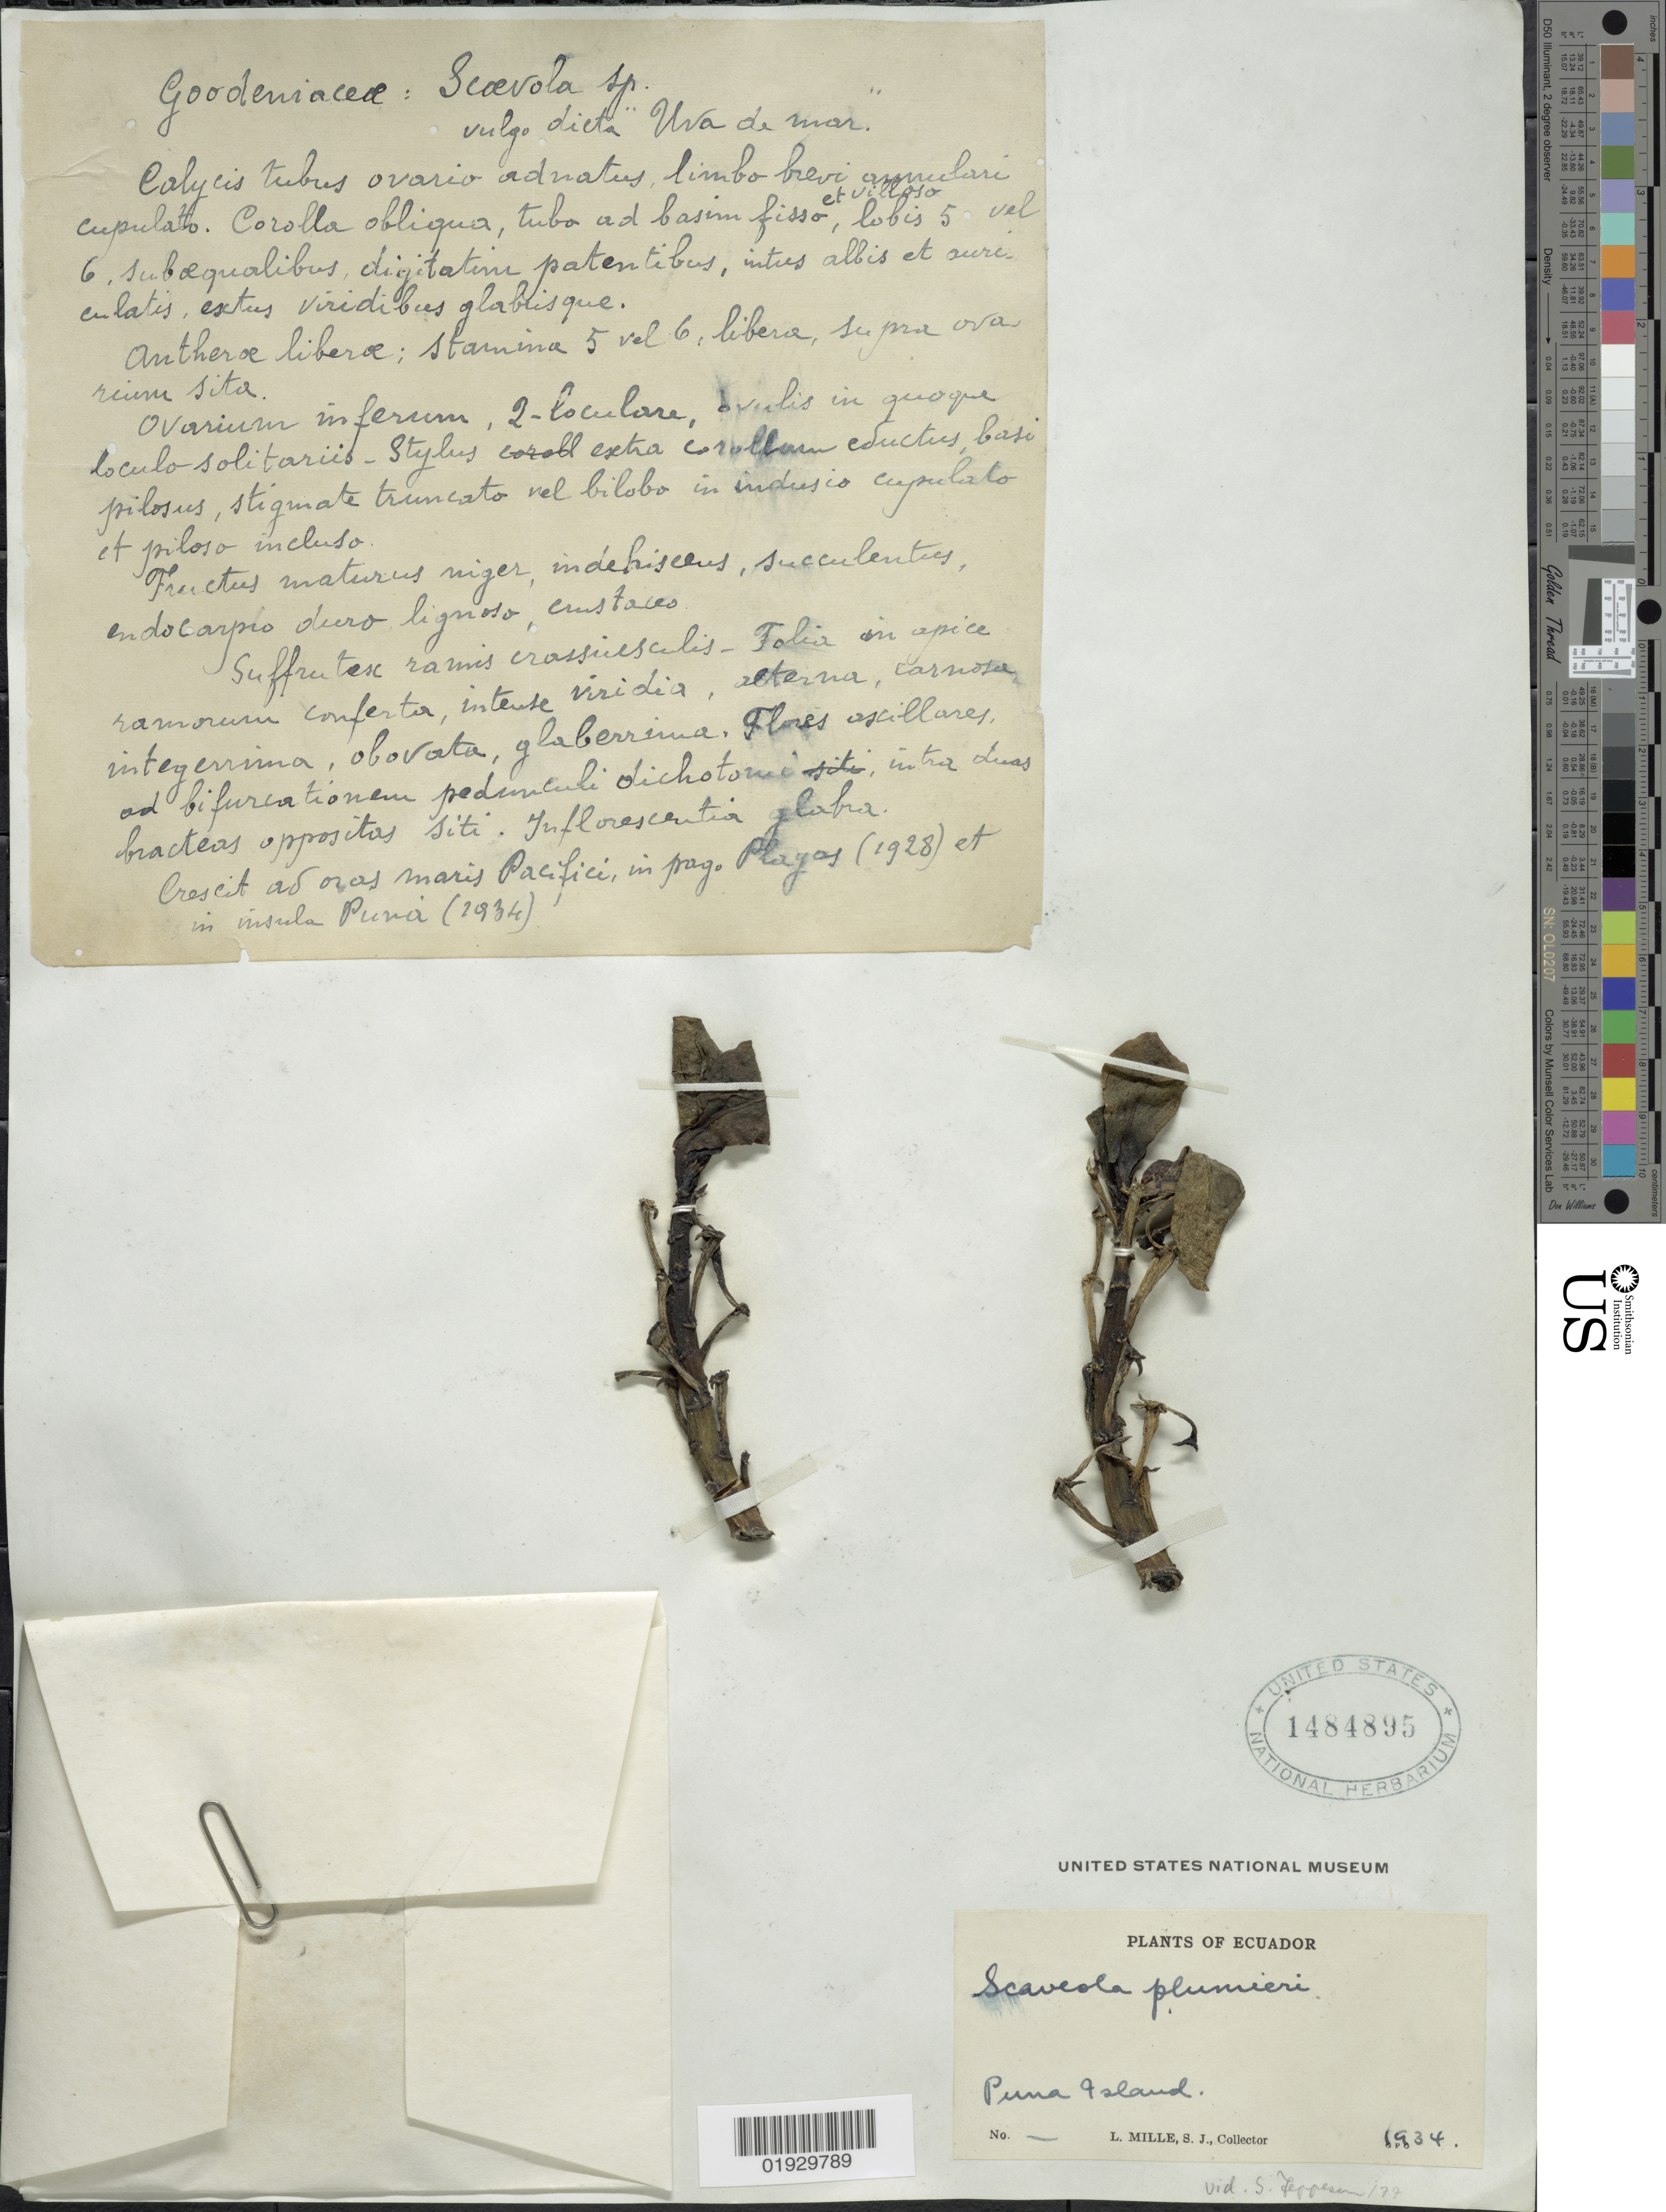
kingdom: Plantae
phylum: Tracheophyta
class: Magnoliopsida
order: Asterales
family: Goodeniaceae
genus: Scaevola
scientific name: Scaevola plumieri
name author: (L.) Vahl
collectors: L. Mille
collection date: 1934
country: Ecuador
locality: Puna Island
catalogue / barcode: US 1484895